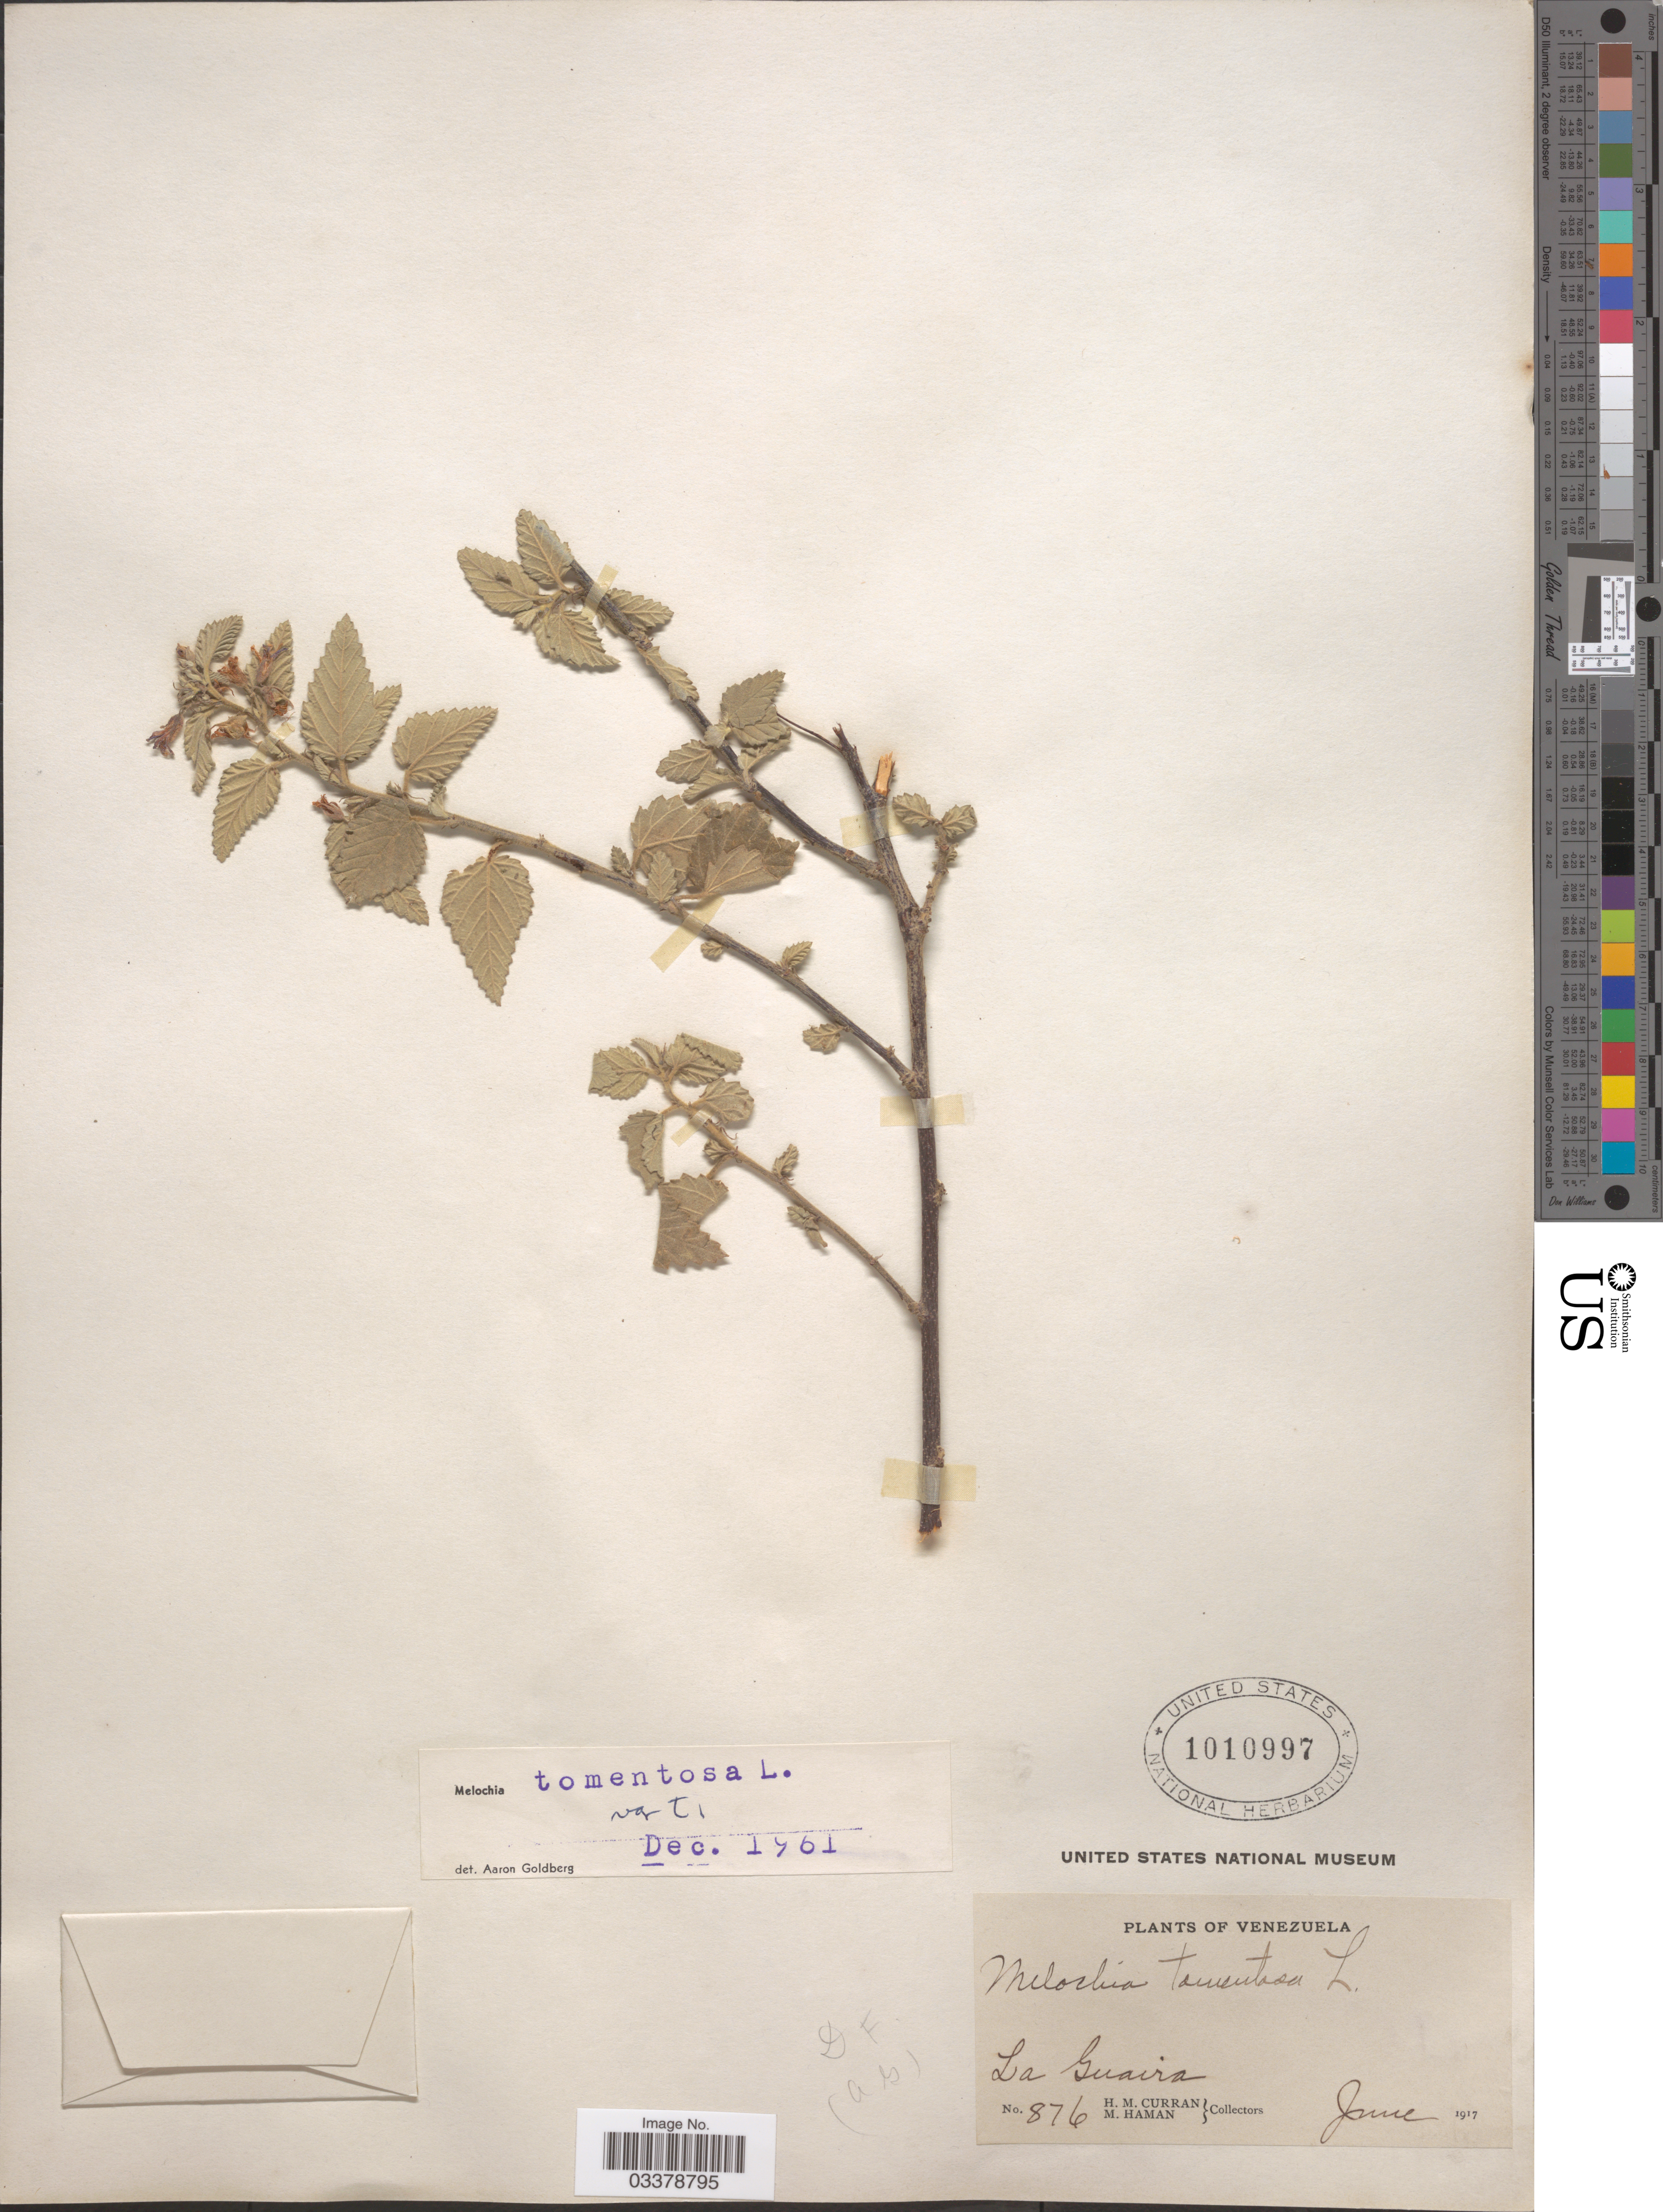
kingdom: Plantae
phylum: Tracheophyta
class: Magnoliopsida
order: Malvales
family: Malvaceae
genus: Melochia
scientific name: Melochia tomentosa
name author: L.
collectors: H. M. Curran & M. Haman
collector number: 876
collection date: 1917-06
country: Venezuela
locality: La Guaira.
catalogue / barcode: US 1010997